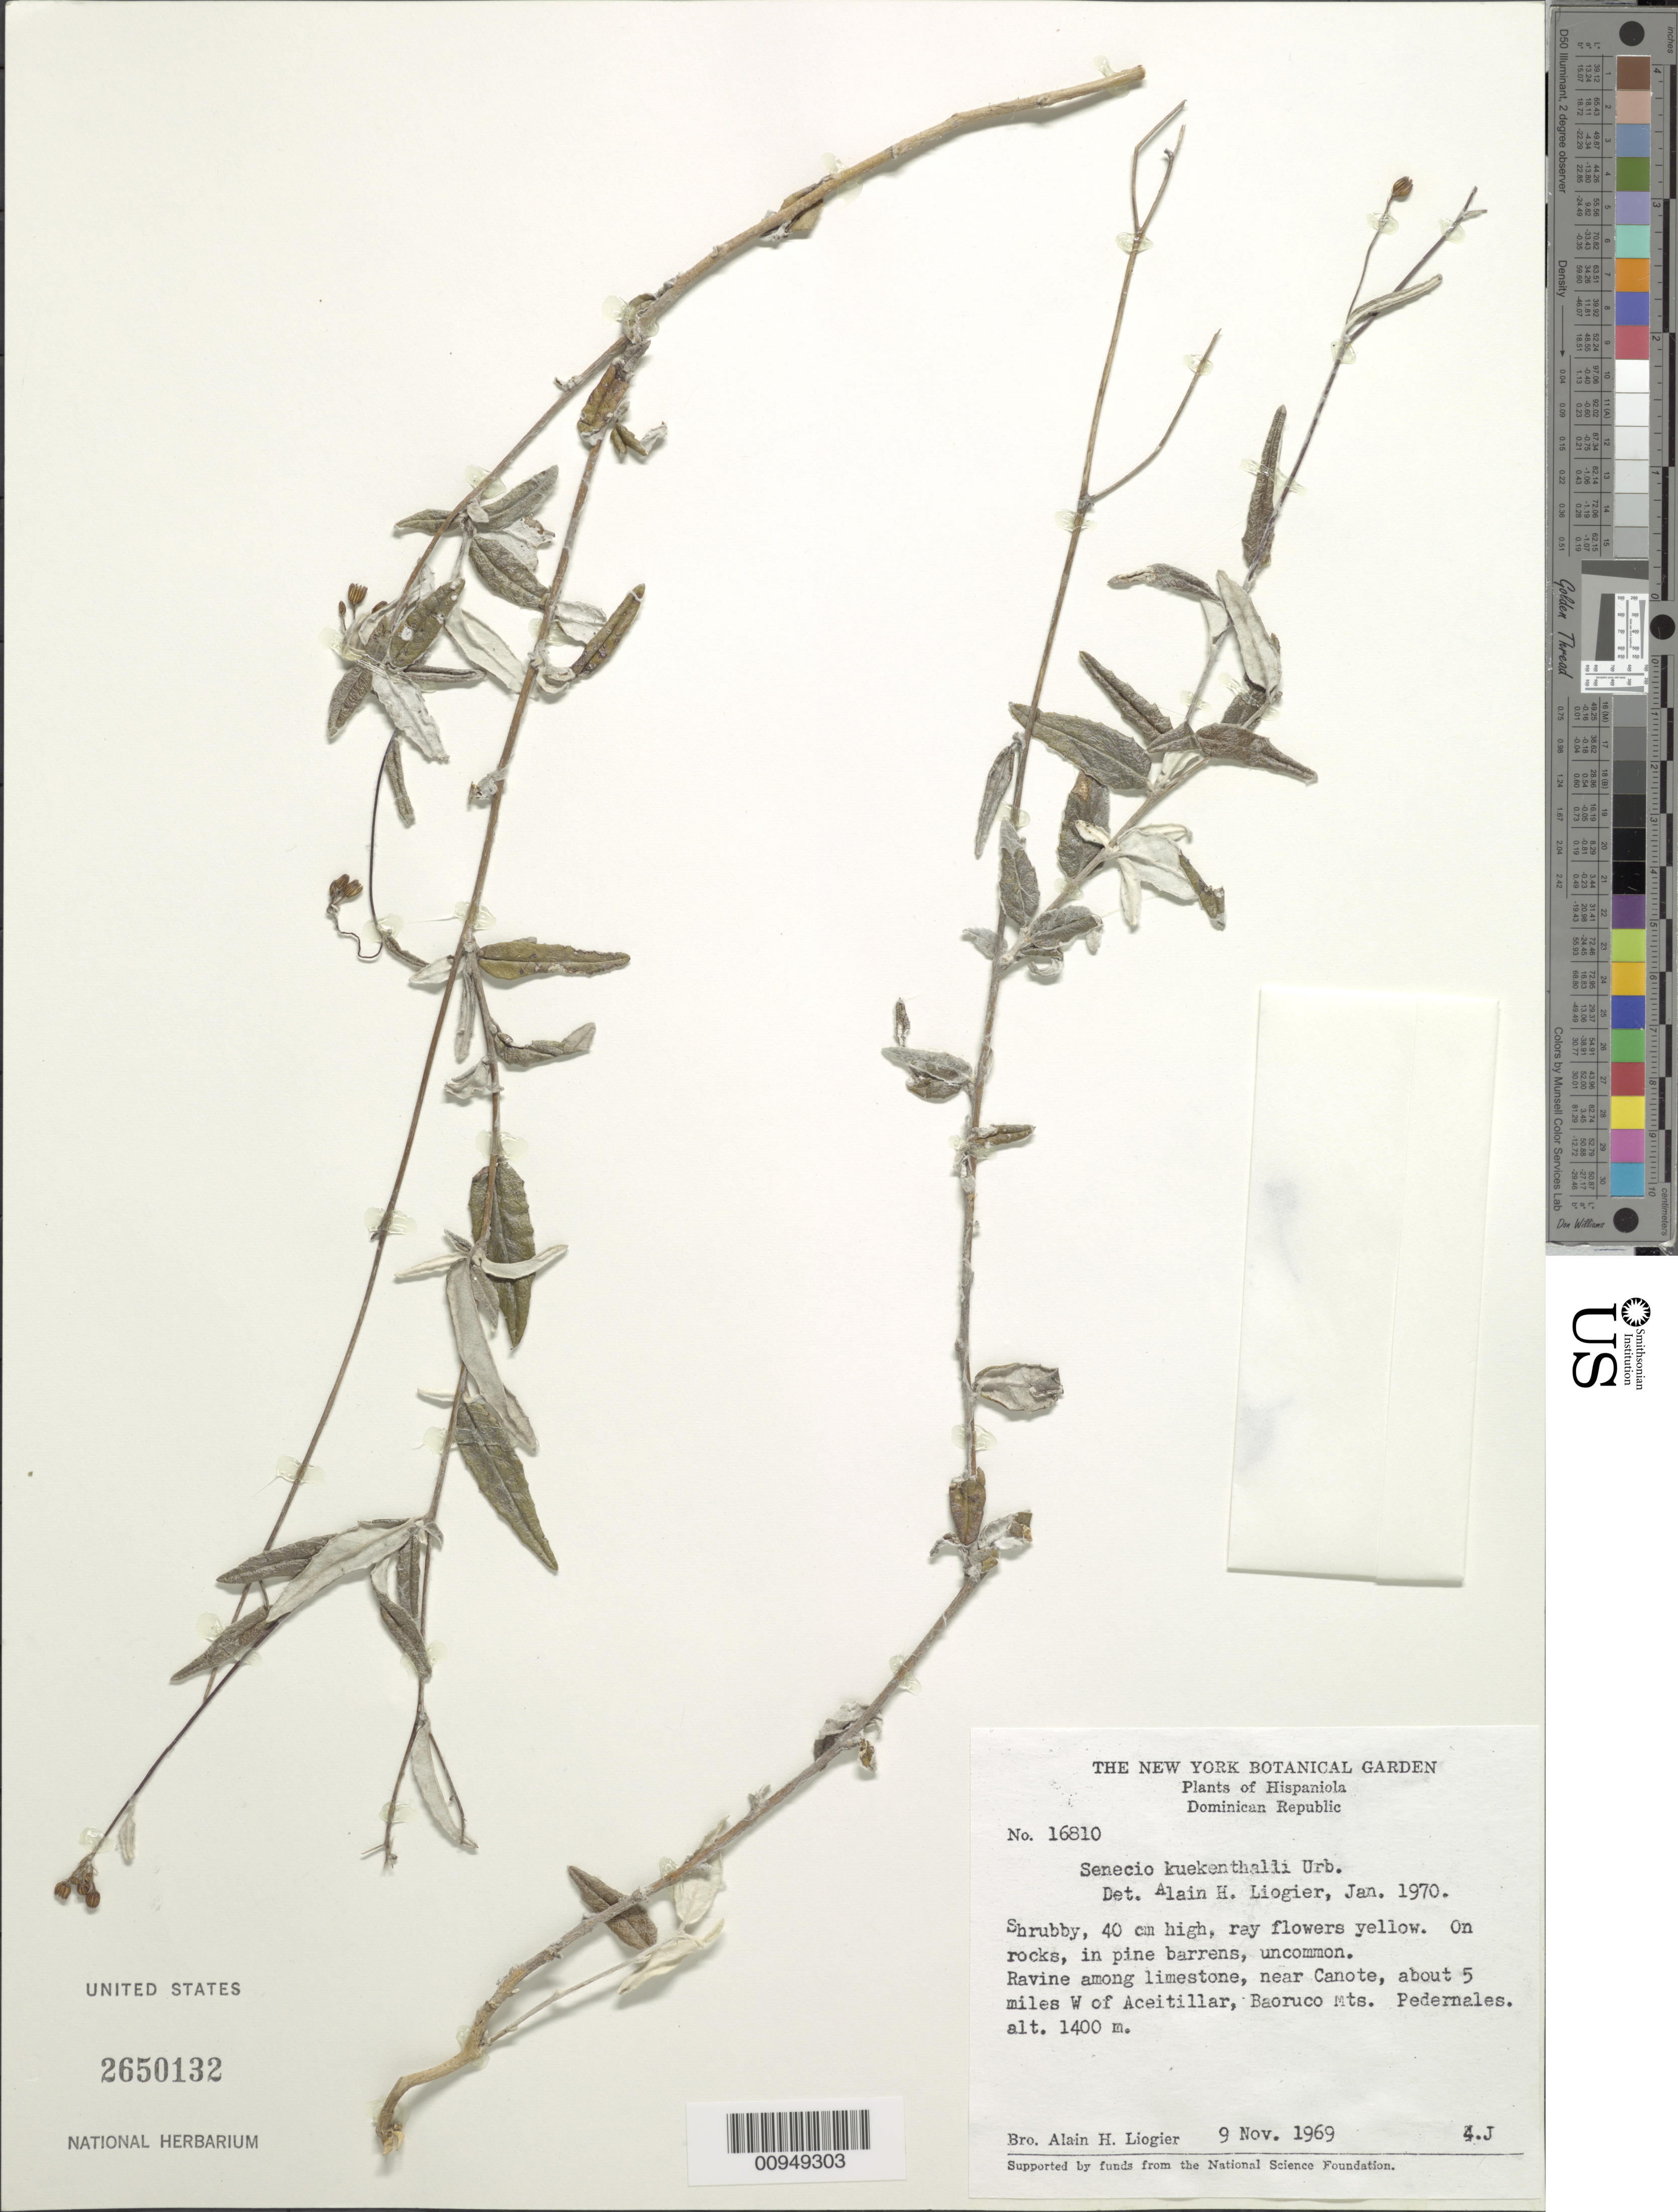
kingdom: Plantae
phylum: Tracheophyta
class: Magnoliopsida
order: Asterales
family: Asteraceae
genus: Senecio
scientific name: Senecio kuekenthalii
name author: Urb. & Ekman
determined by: Liogier, Alain H.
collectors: A. H. Liogier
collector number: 16810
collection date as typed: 09 Nov 1969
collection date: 1969-11-09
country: Dominican Republic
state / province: Pedernales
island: Hispaniola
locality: Ravine among limestone, near Canote, about 5 miles W of Aceitillar, Baoruco Mountains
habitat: On rocks, in pine barrens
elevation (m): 1400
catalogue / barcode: US 2650132